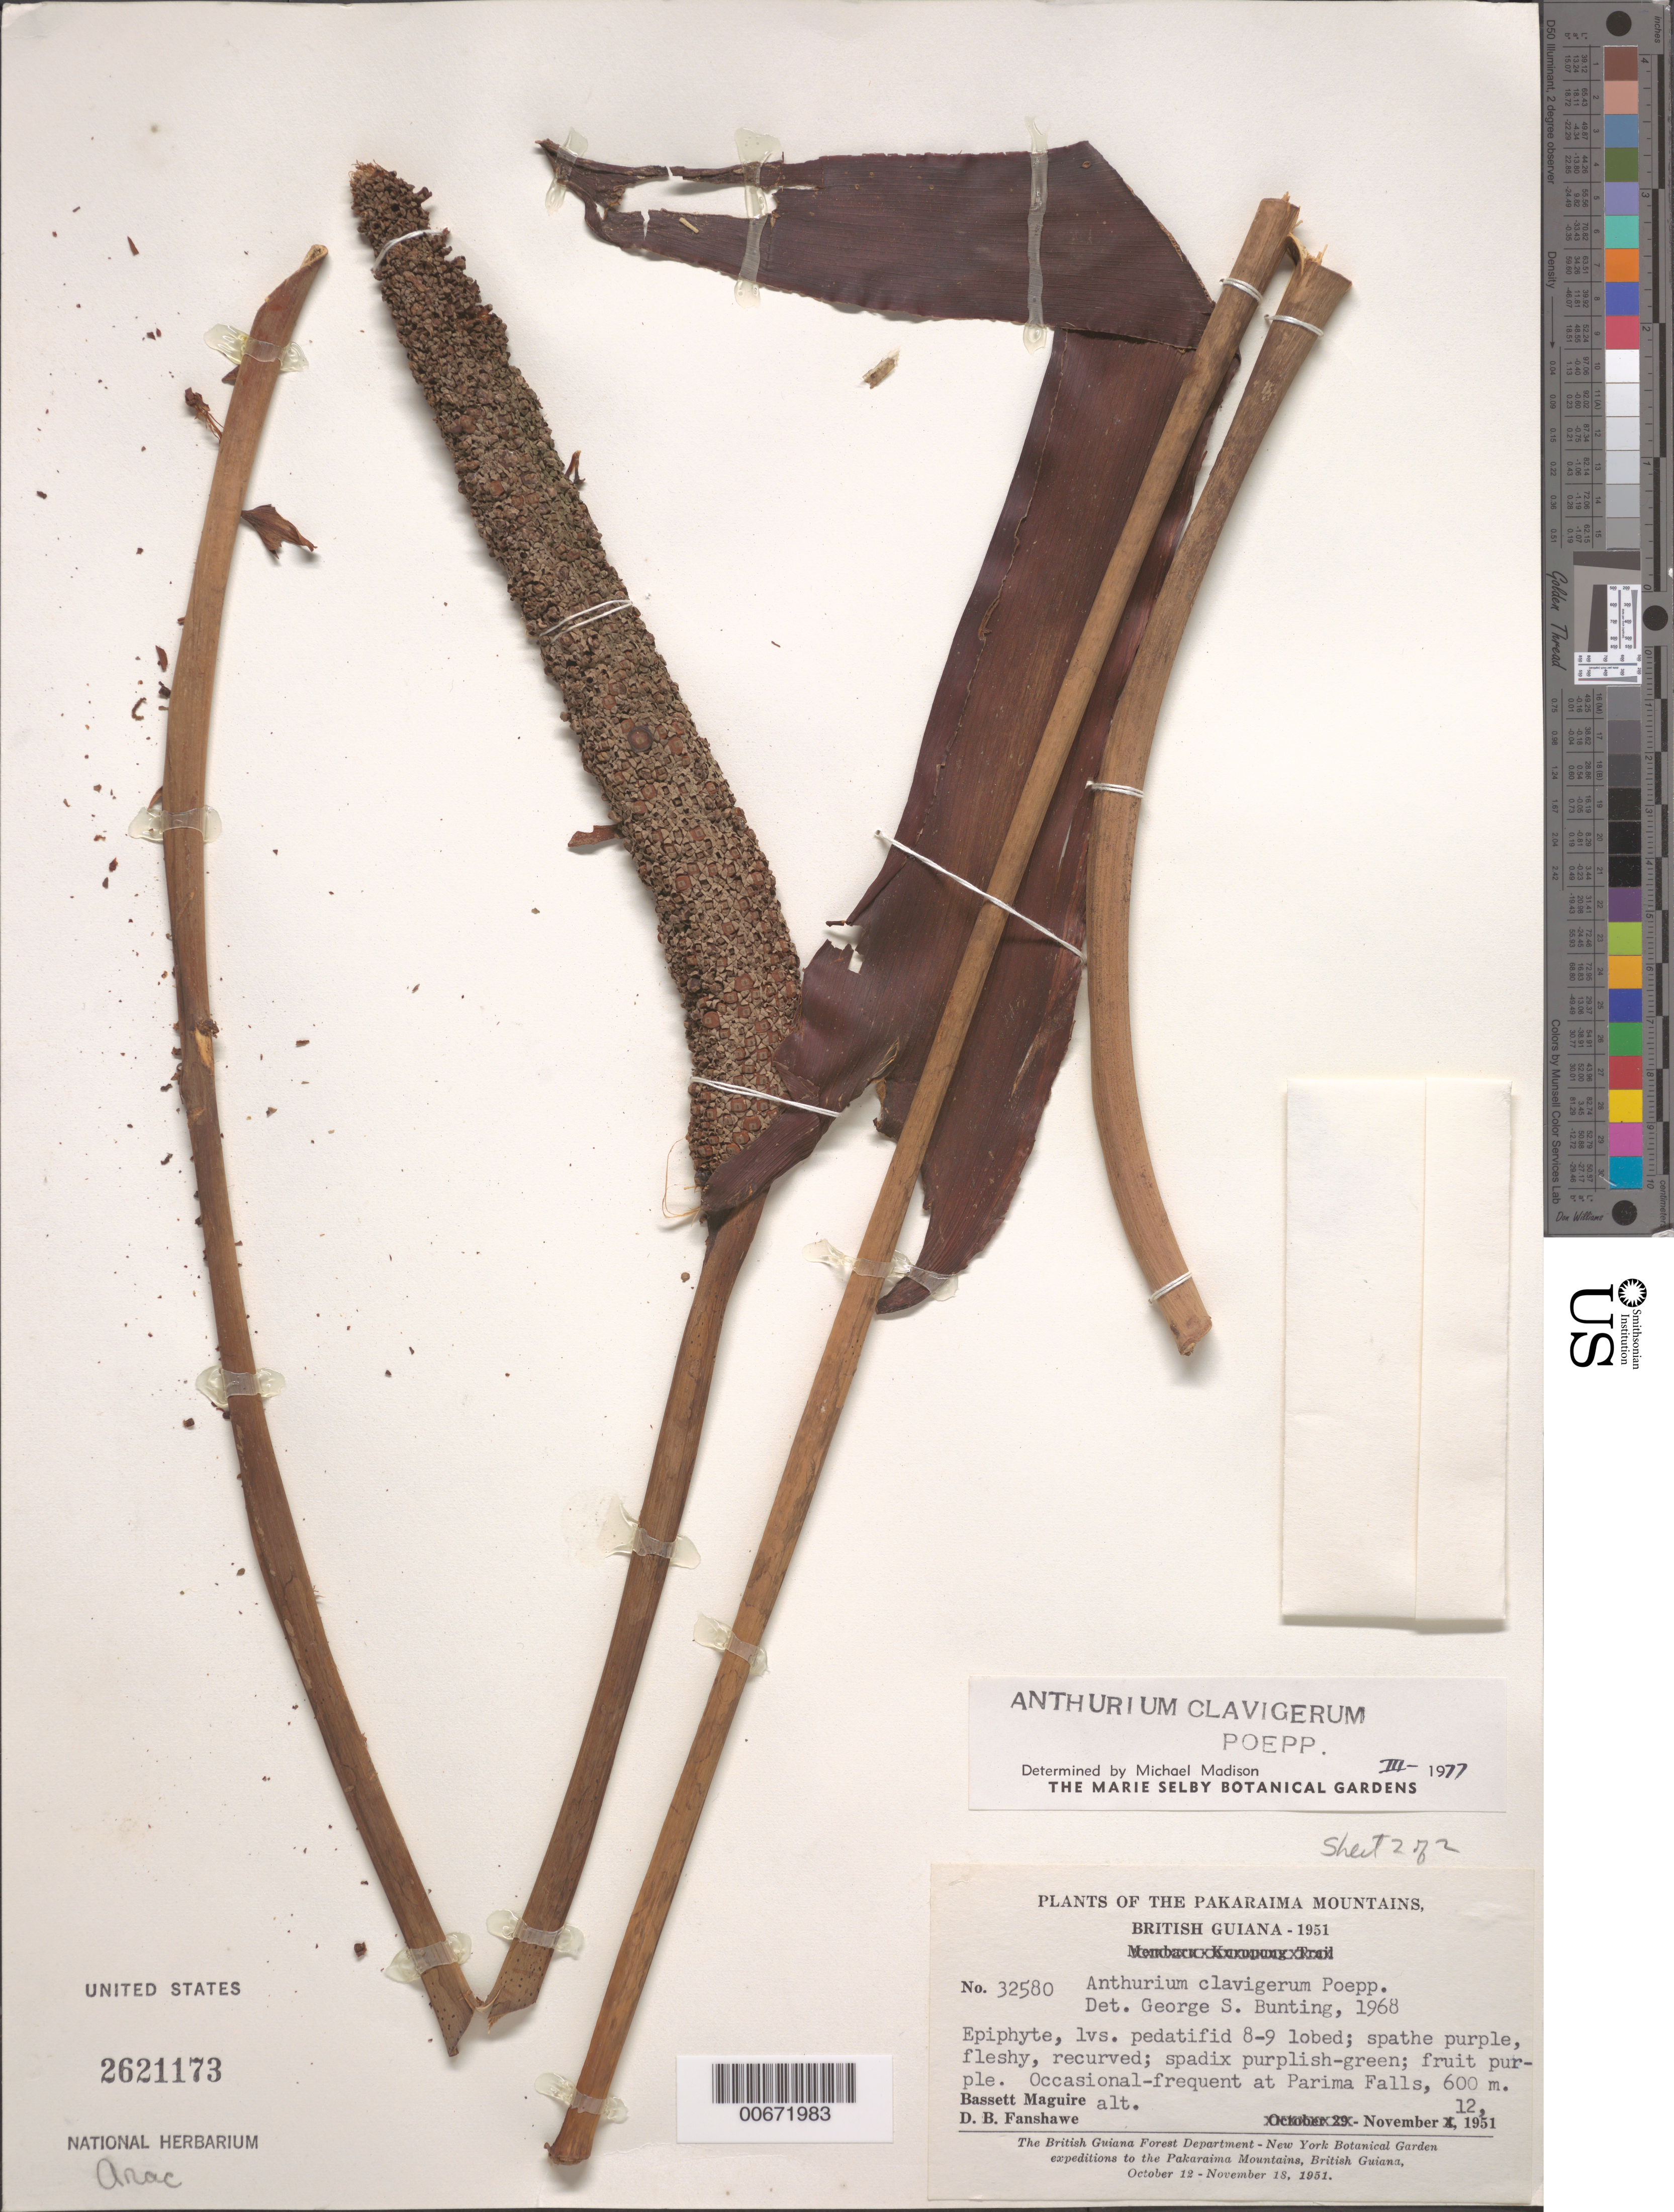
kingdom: Plantae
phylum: Tracheophyta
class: Liliopsida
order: Alismatales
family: Araceae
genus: Anthurium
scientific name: Anthurium clavigerum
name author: Poepp. & Endl.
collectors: B. Maguire & D. B. Fanshawe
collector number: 32580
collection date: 1951-11-12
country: Guyana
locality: Pakaraima Mountains. British Guiana. At Parima Falls.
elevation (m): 600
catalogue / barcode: US 2621173